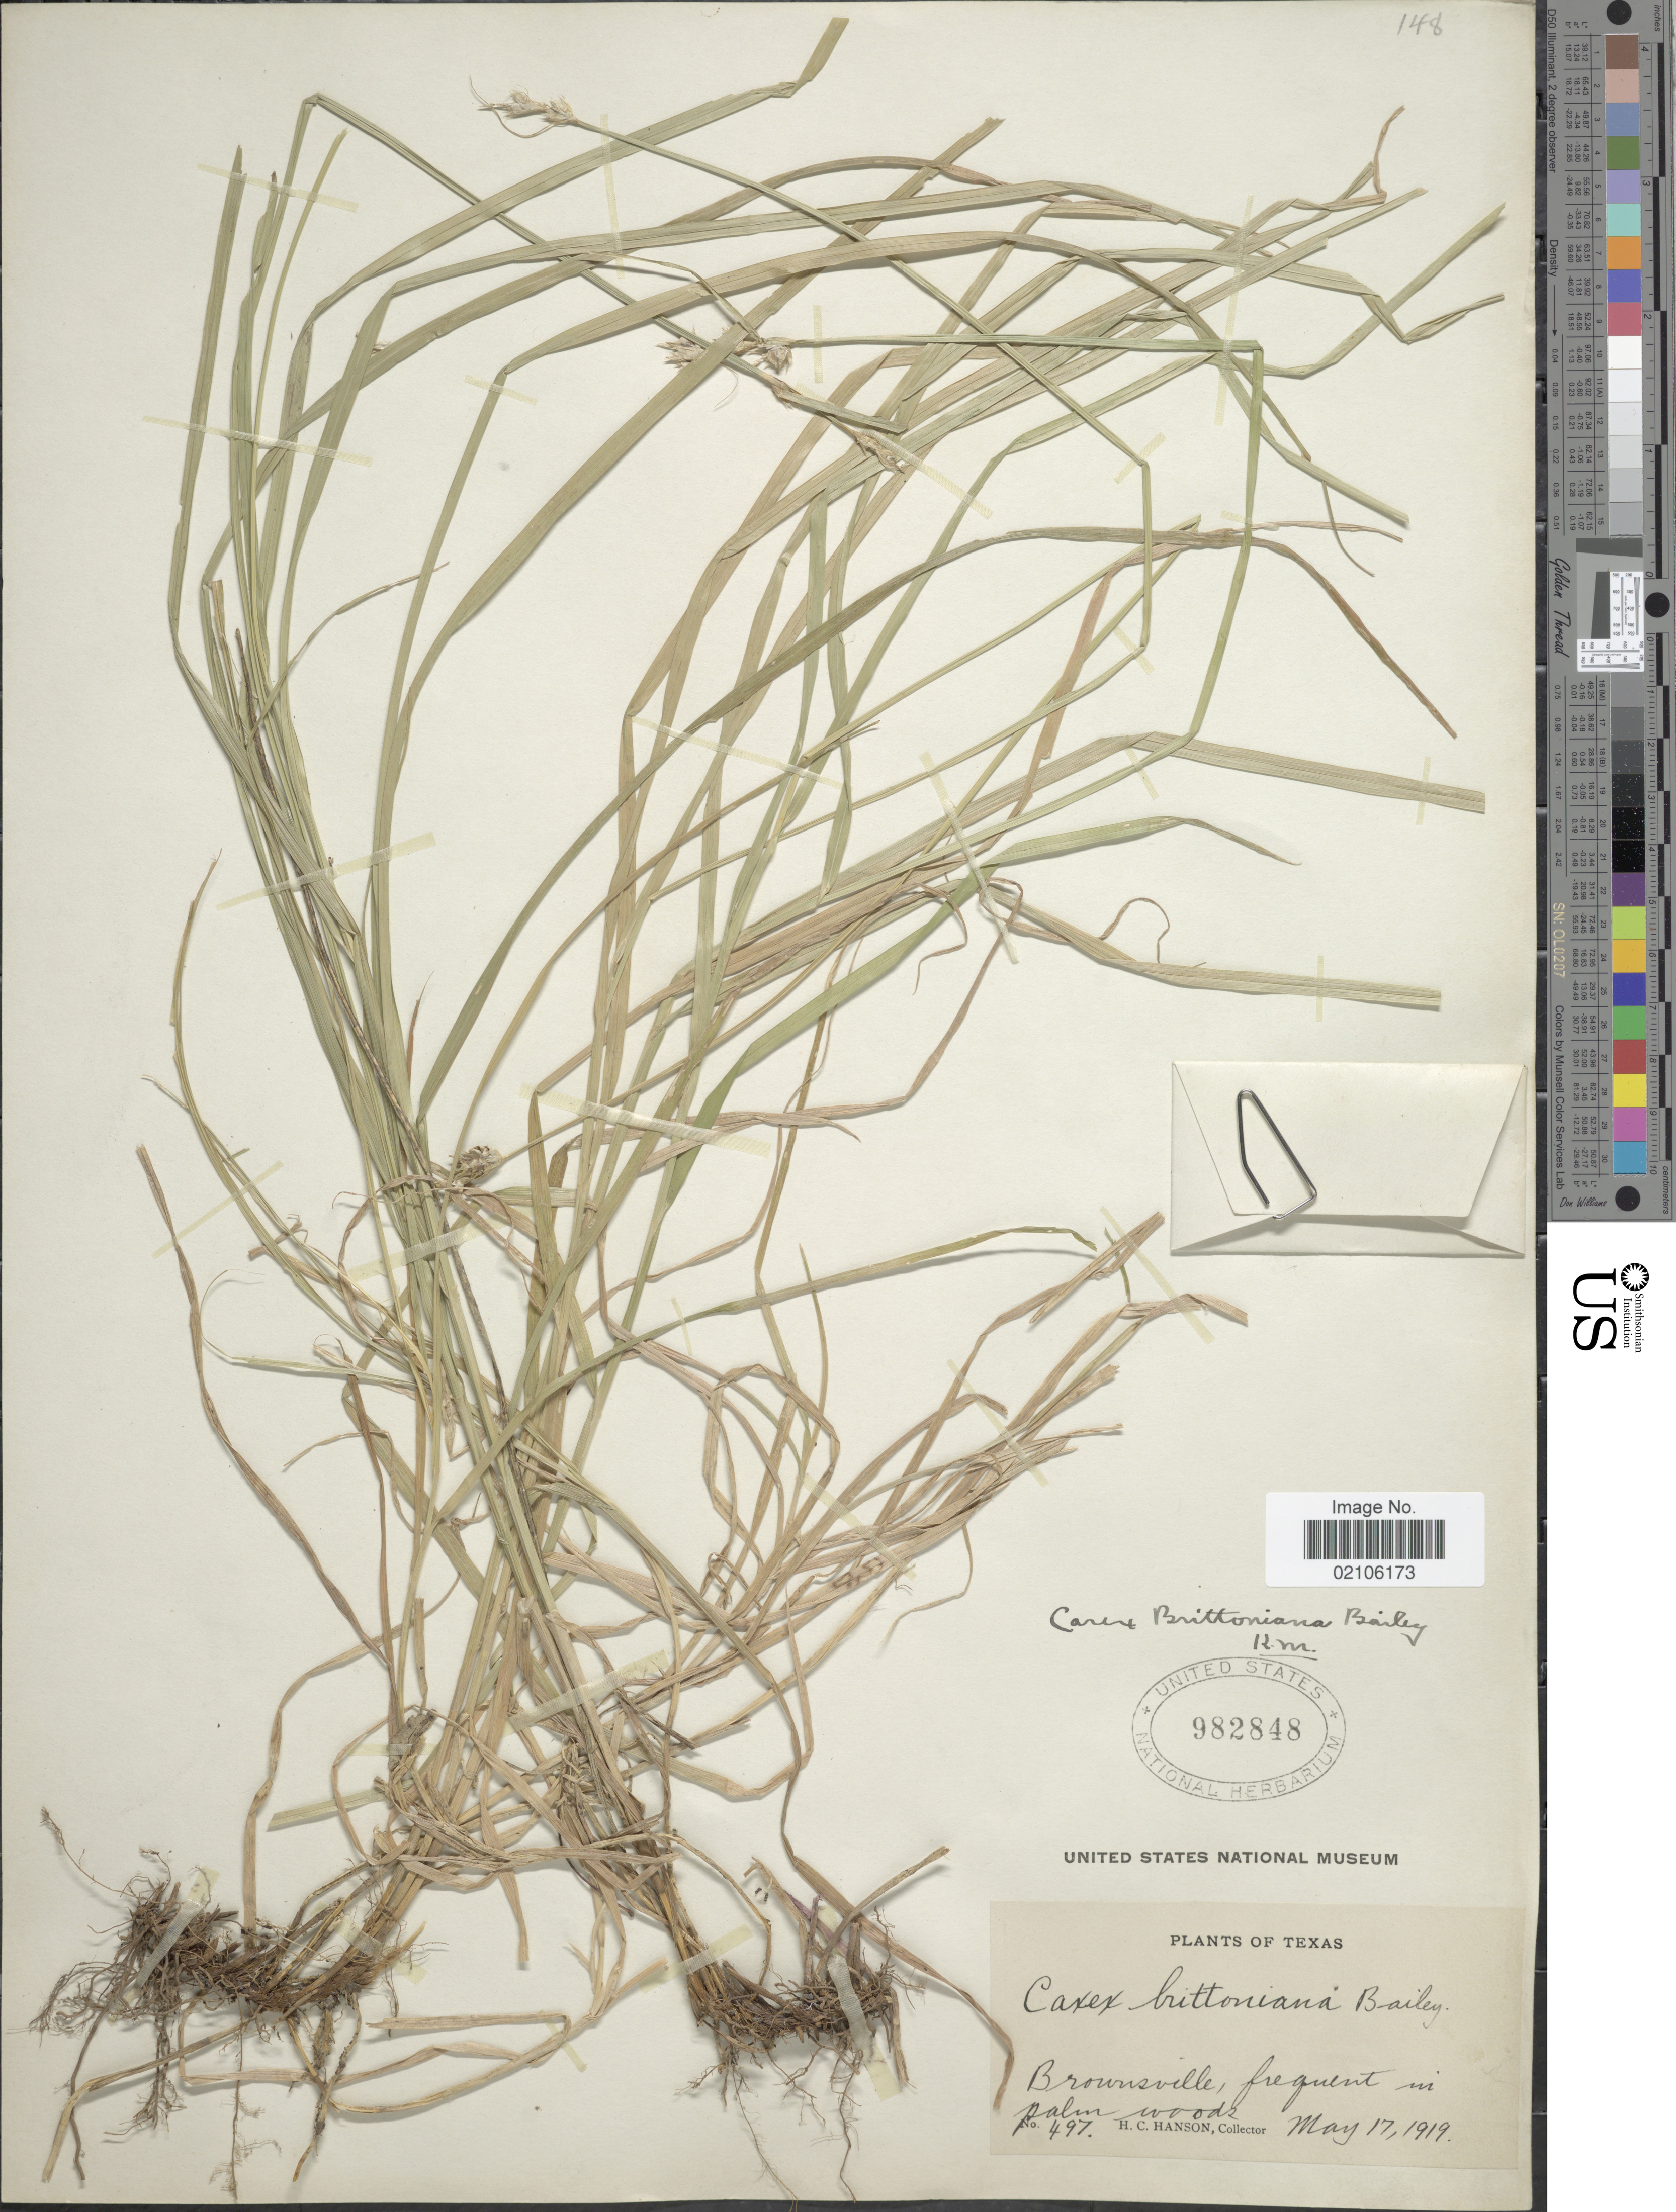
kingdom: Plantae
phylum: Tracheophyta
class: Liliopsida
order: Poales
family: Cyperaceae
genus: Carex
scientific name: Carex tetrastachya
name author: Scheele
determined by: Strong, Mark T., (BOT), Smithsonian Institution - National Museum of Natural History (UNITED STATES)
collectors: H. Hanson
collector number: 497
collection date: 1919-05-17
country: United States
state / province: Texas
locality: Brownsville, frequent in palm woods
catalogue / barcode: US 982848